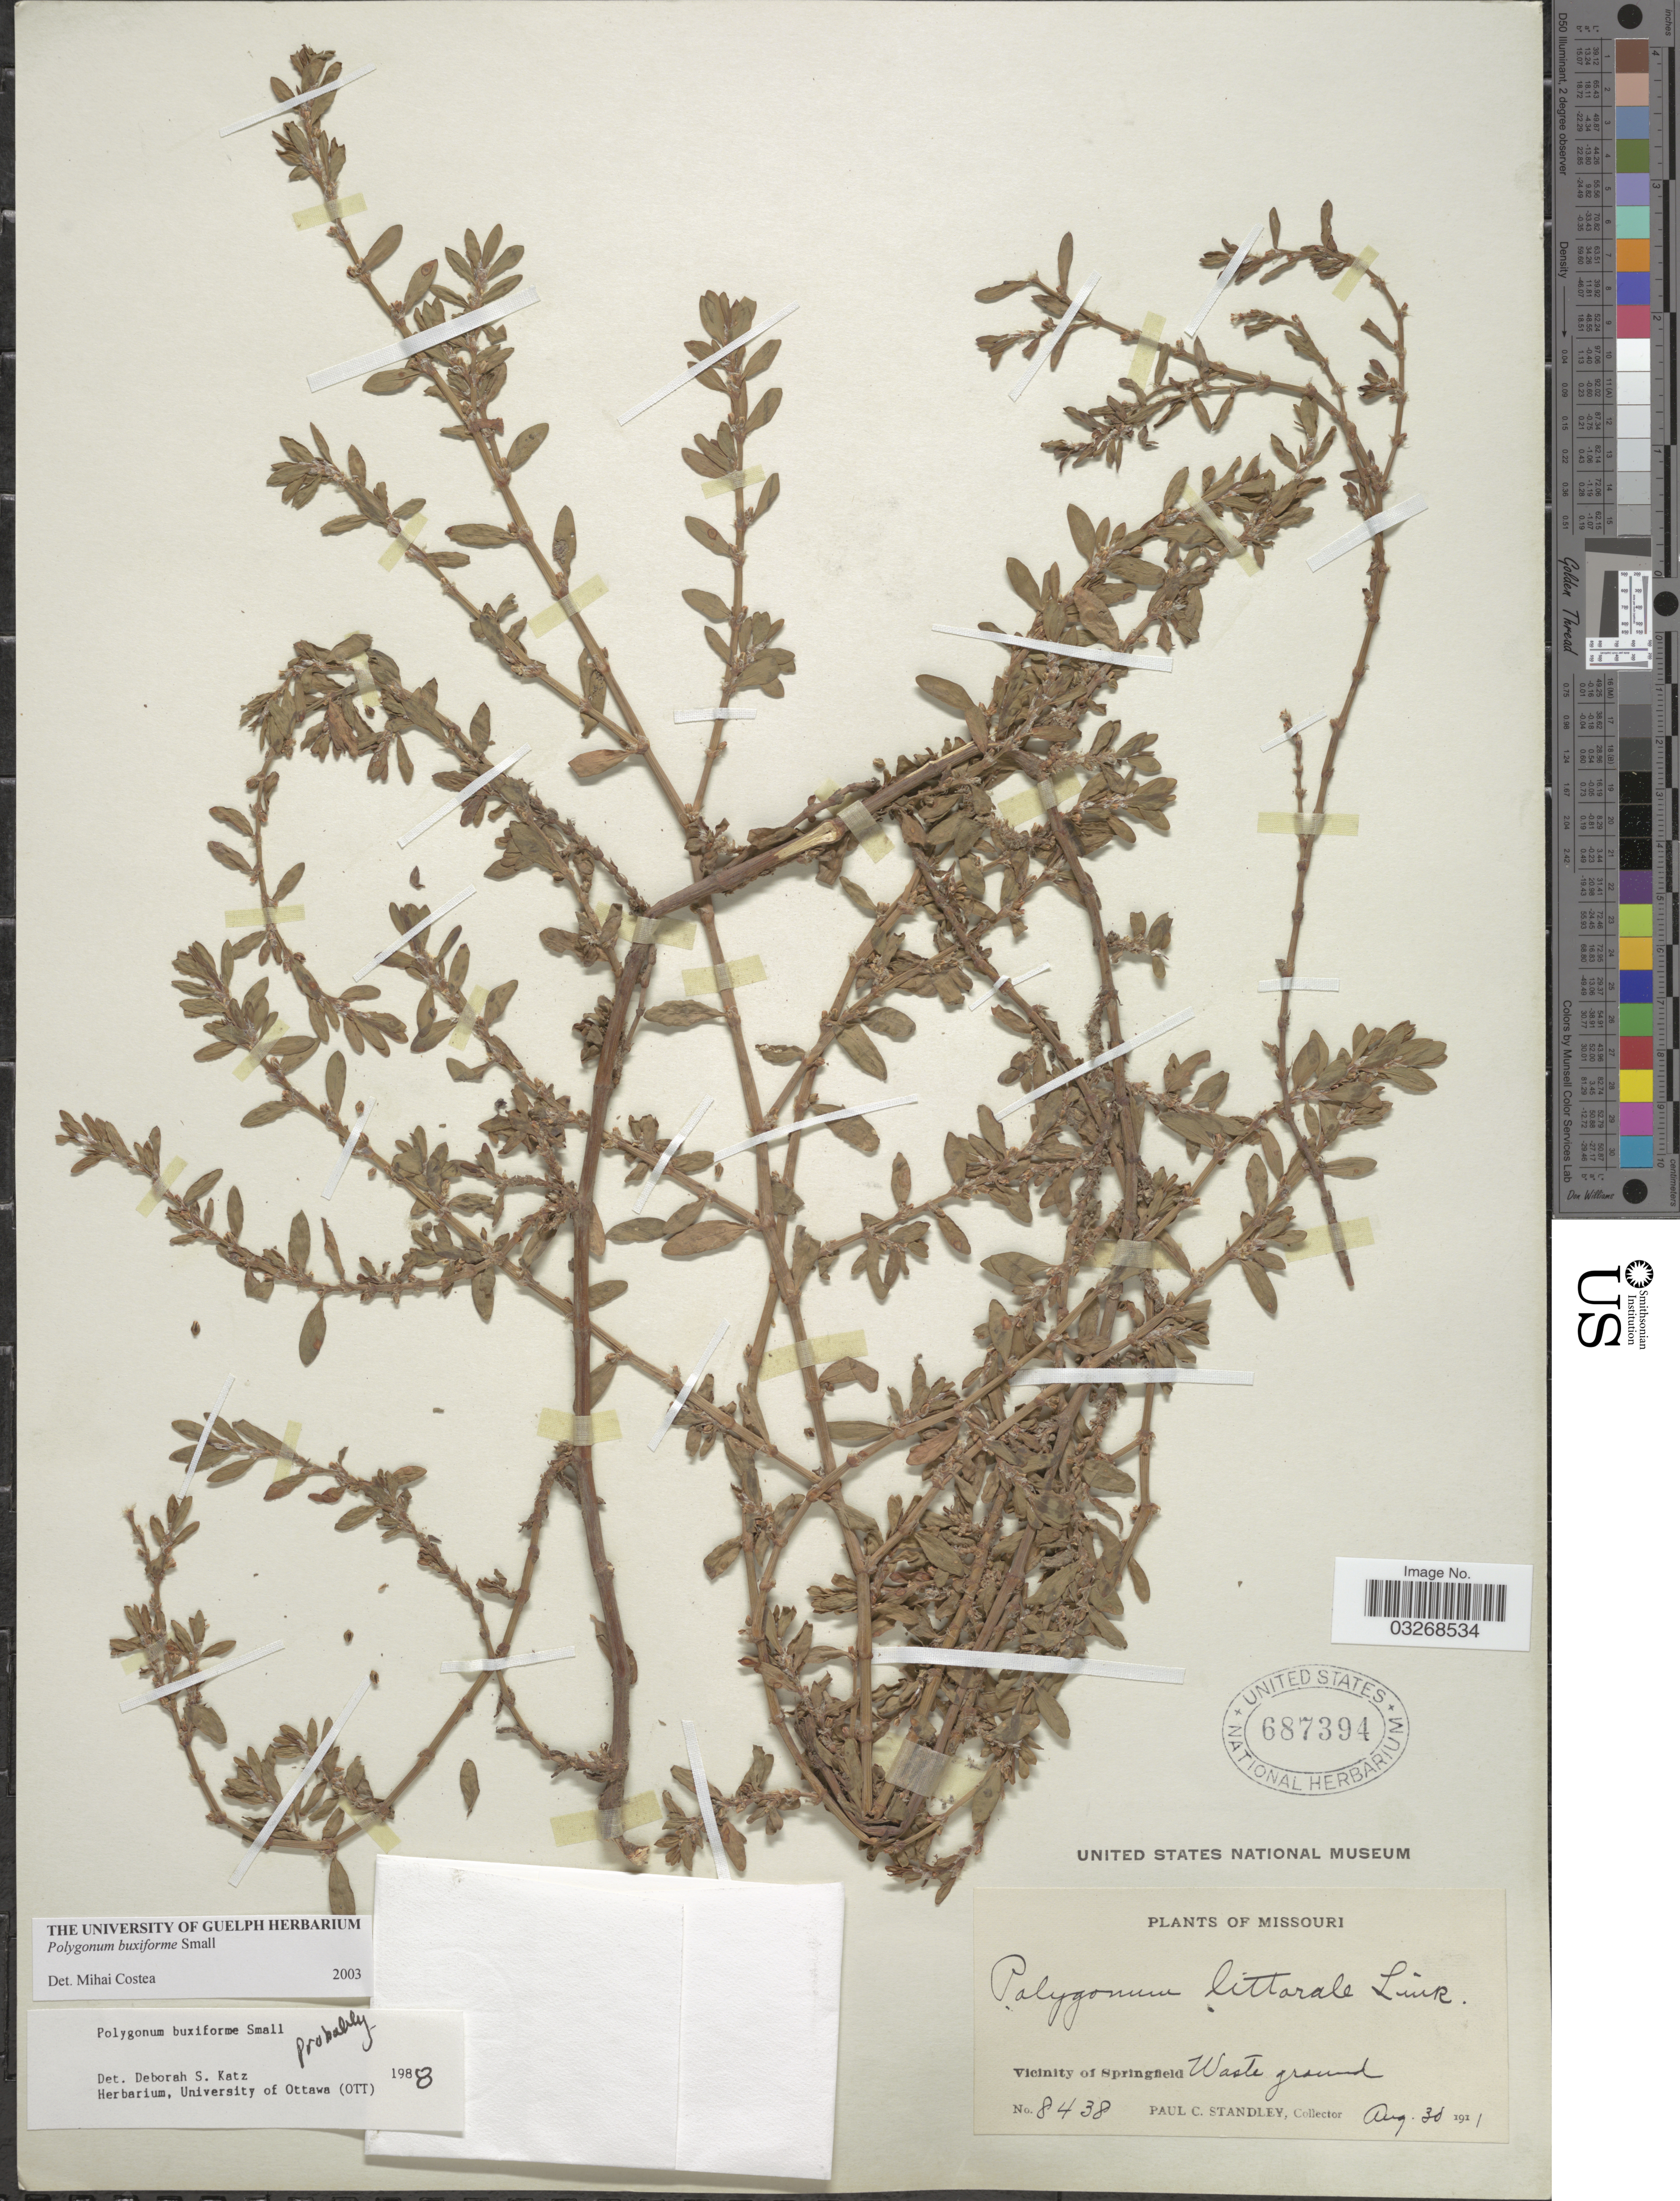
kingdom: Plantae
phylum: Tracheophyta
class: Magnoliopsida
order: Caryophyllales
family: Polygonaceae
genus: Polygonum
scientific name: Polygonum buxiforme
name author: Small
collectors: P. C. Standley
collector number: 8438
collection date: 1911-08-30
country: United States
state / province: Missouri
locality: Vicinity of Springfield. Waste ground.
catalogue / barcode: US 687394